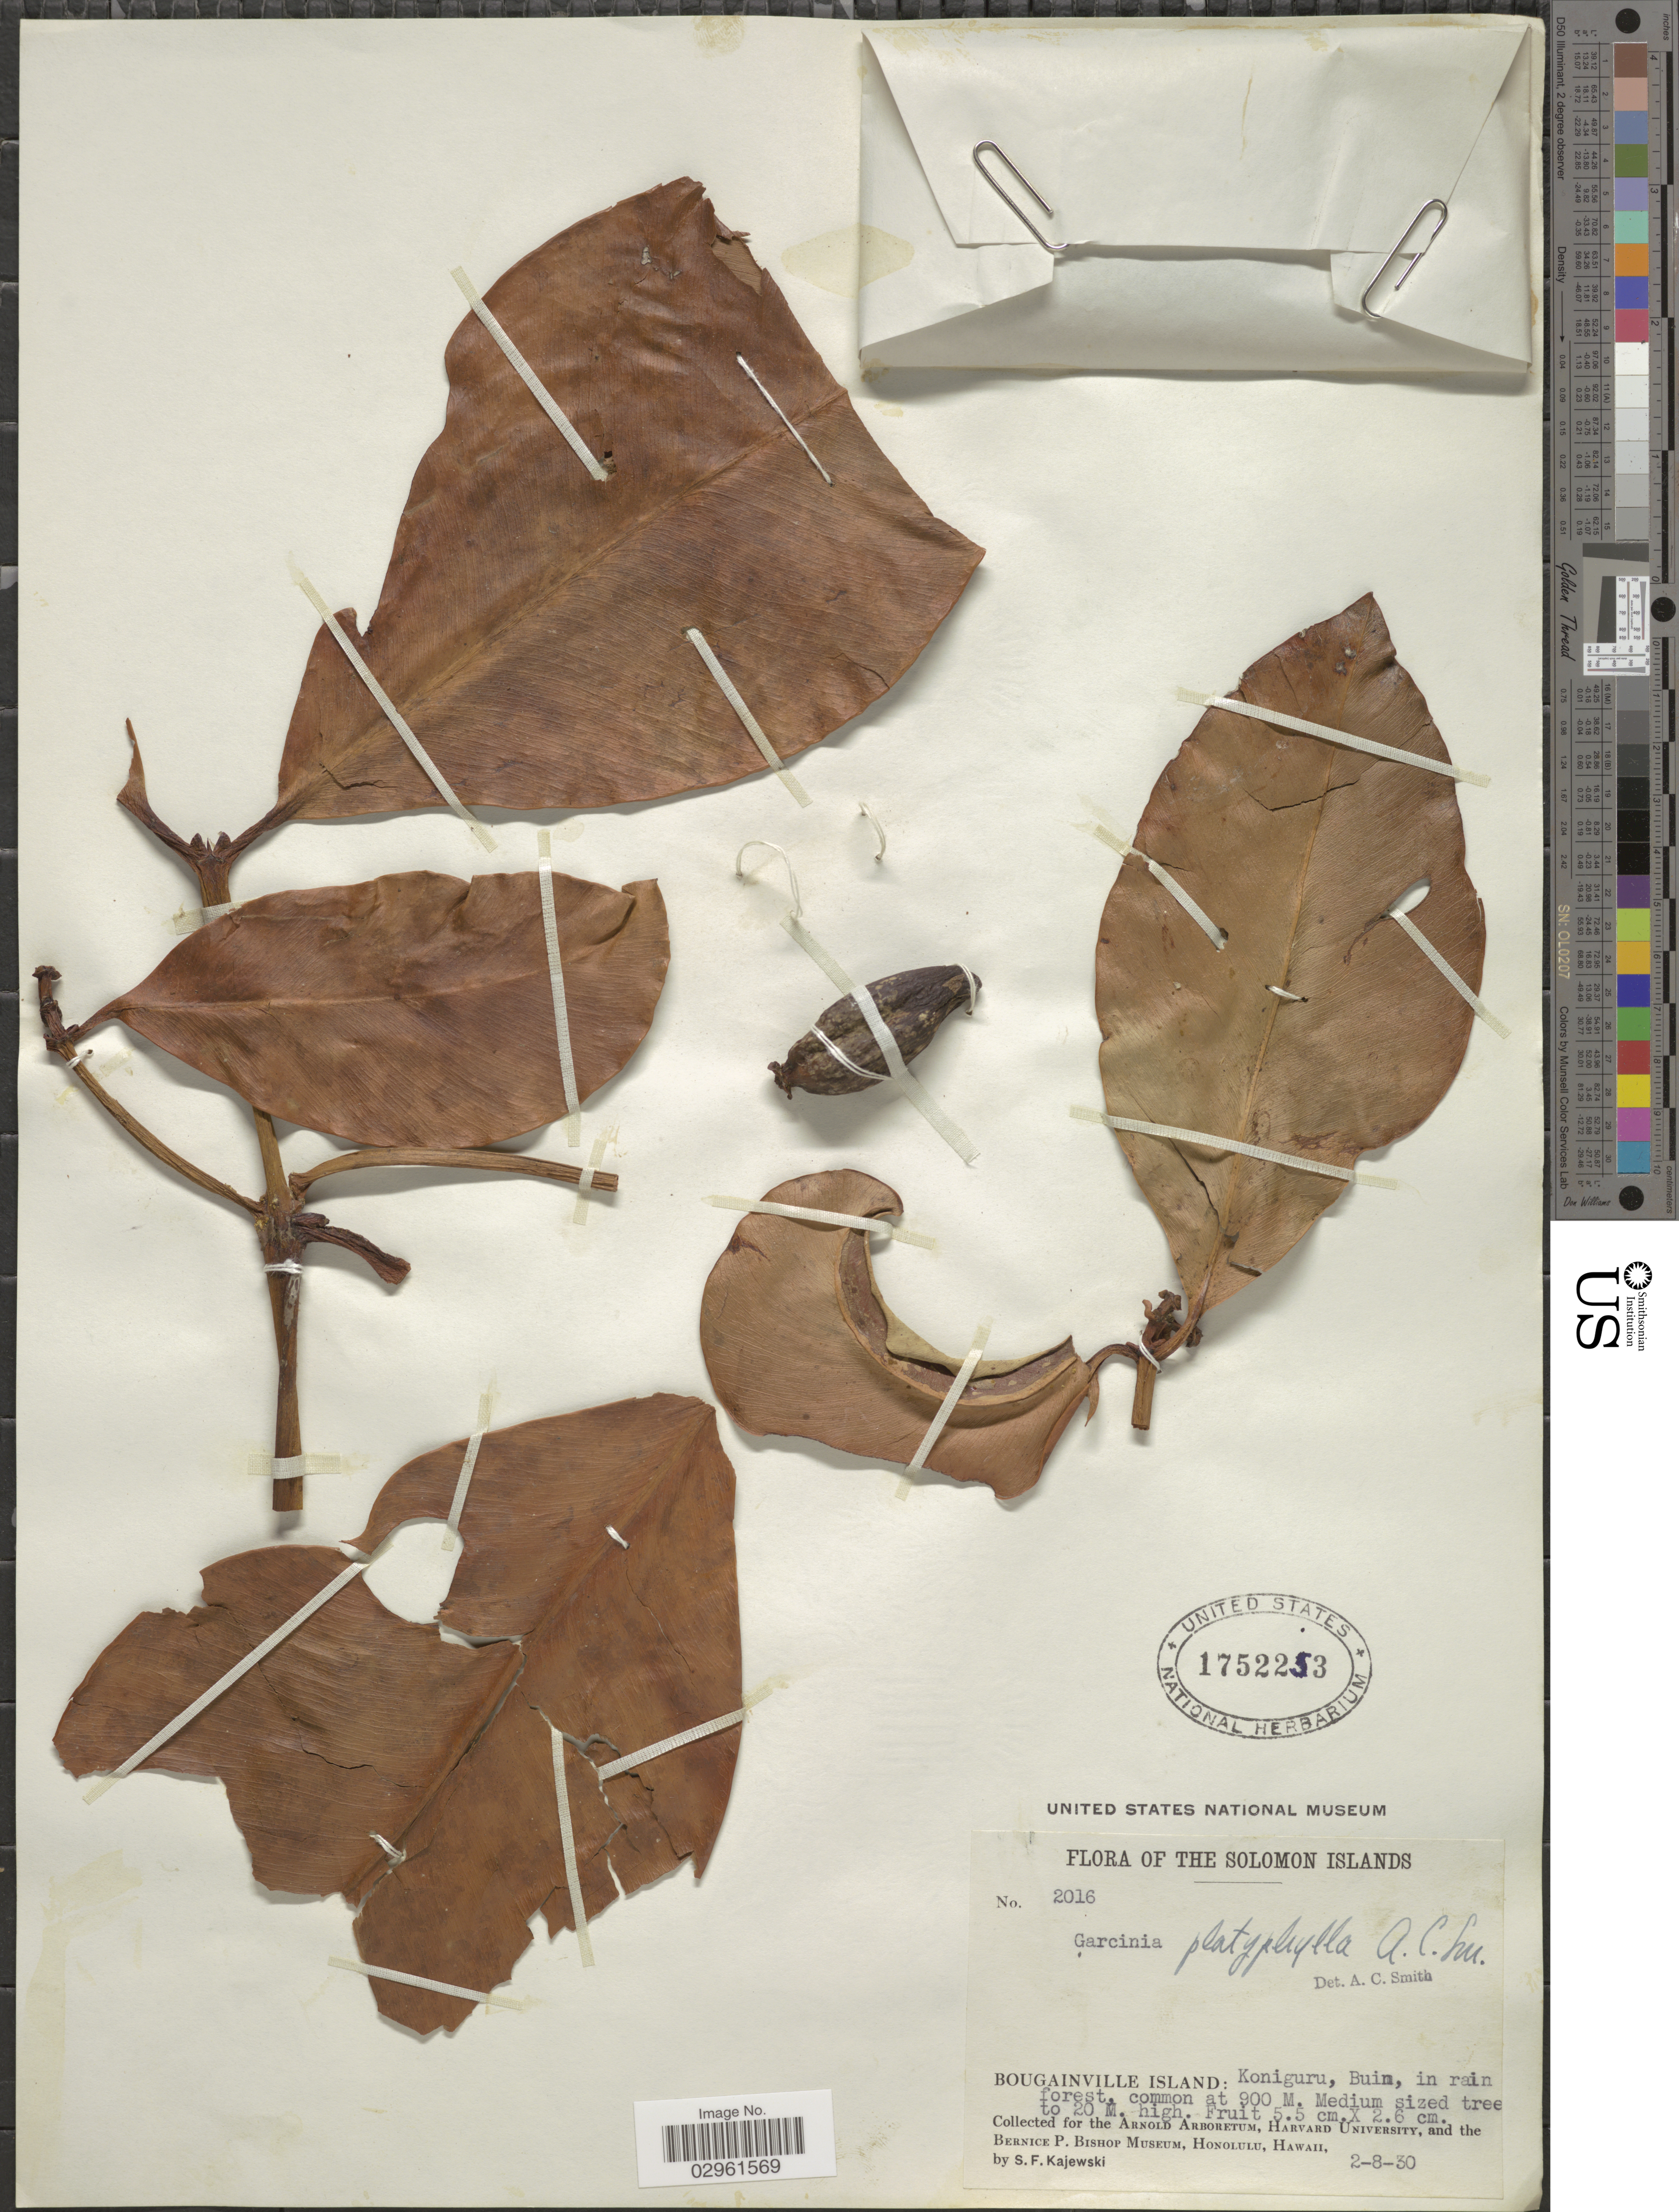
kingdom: Plantae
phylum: Tracheophyta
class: Magnoliopsida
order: Malpighiales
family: Clusiaceae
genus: Garcinia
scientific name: Garcinia platyphylla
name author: A.C. Sm.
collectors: S. Kajewski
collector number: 2016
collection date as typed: Transcribed d/m/y: 2/8/30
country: Papua New Guinea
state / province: Bougainville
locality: Solomon Islands. Bougainville Island: Koniguru, Buin, in rain forest.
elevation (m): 900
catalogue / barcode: US 1752253